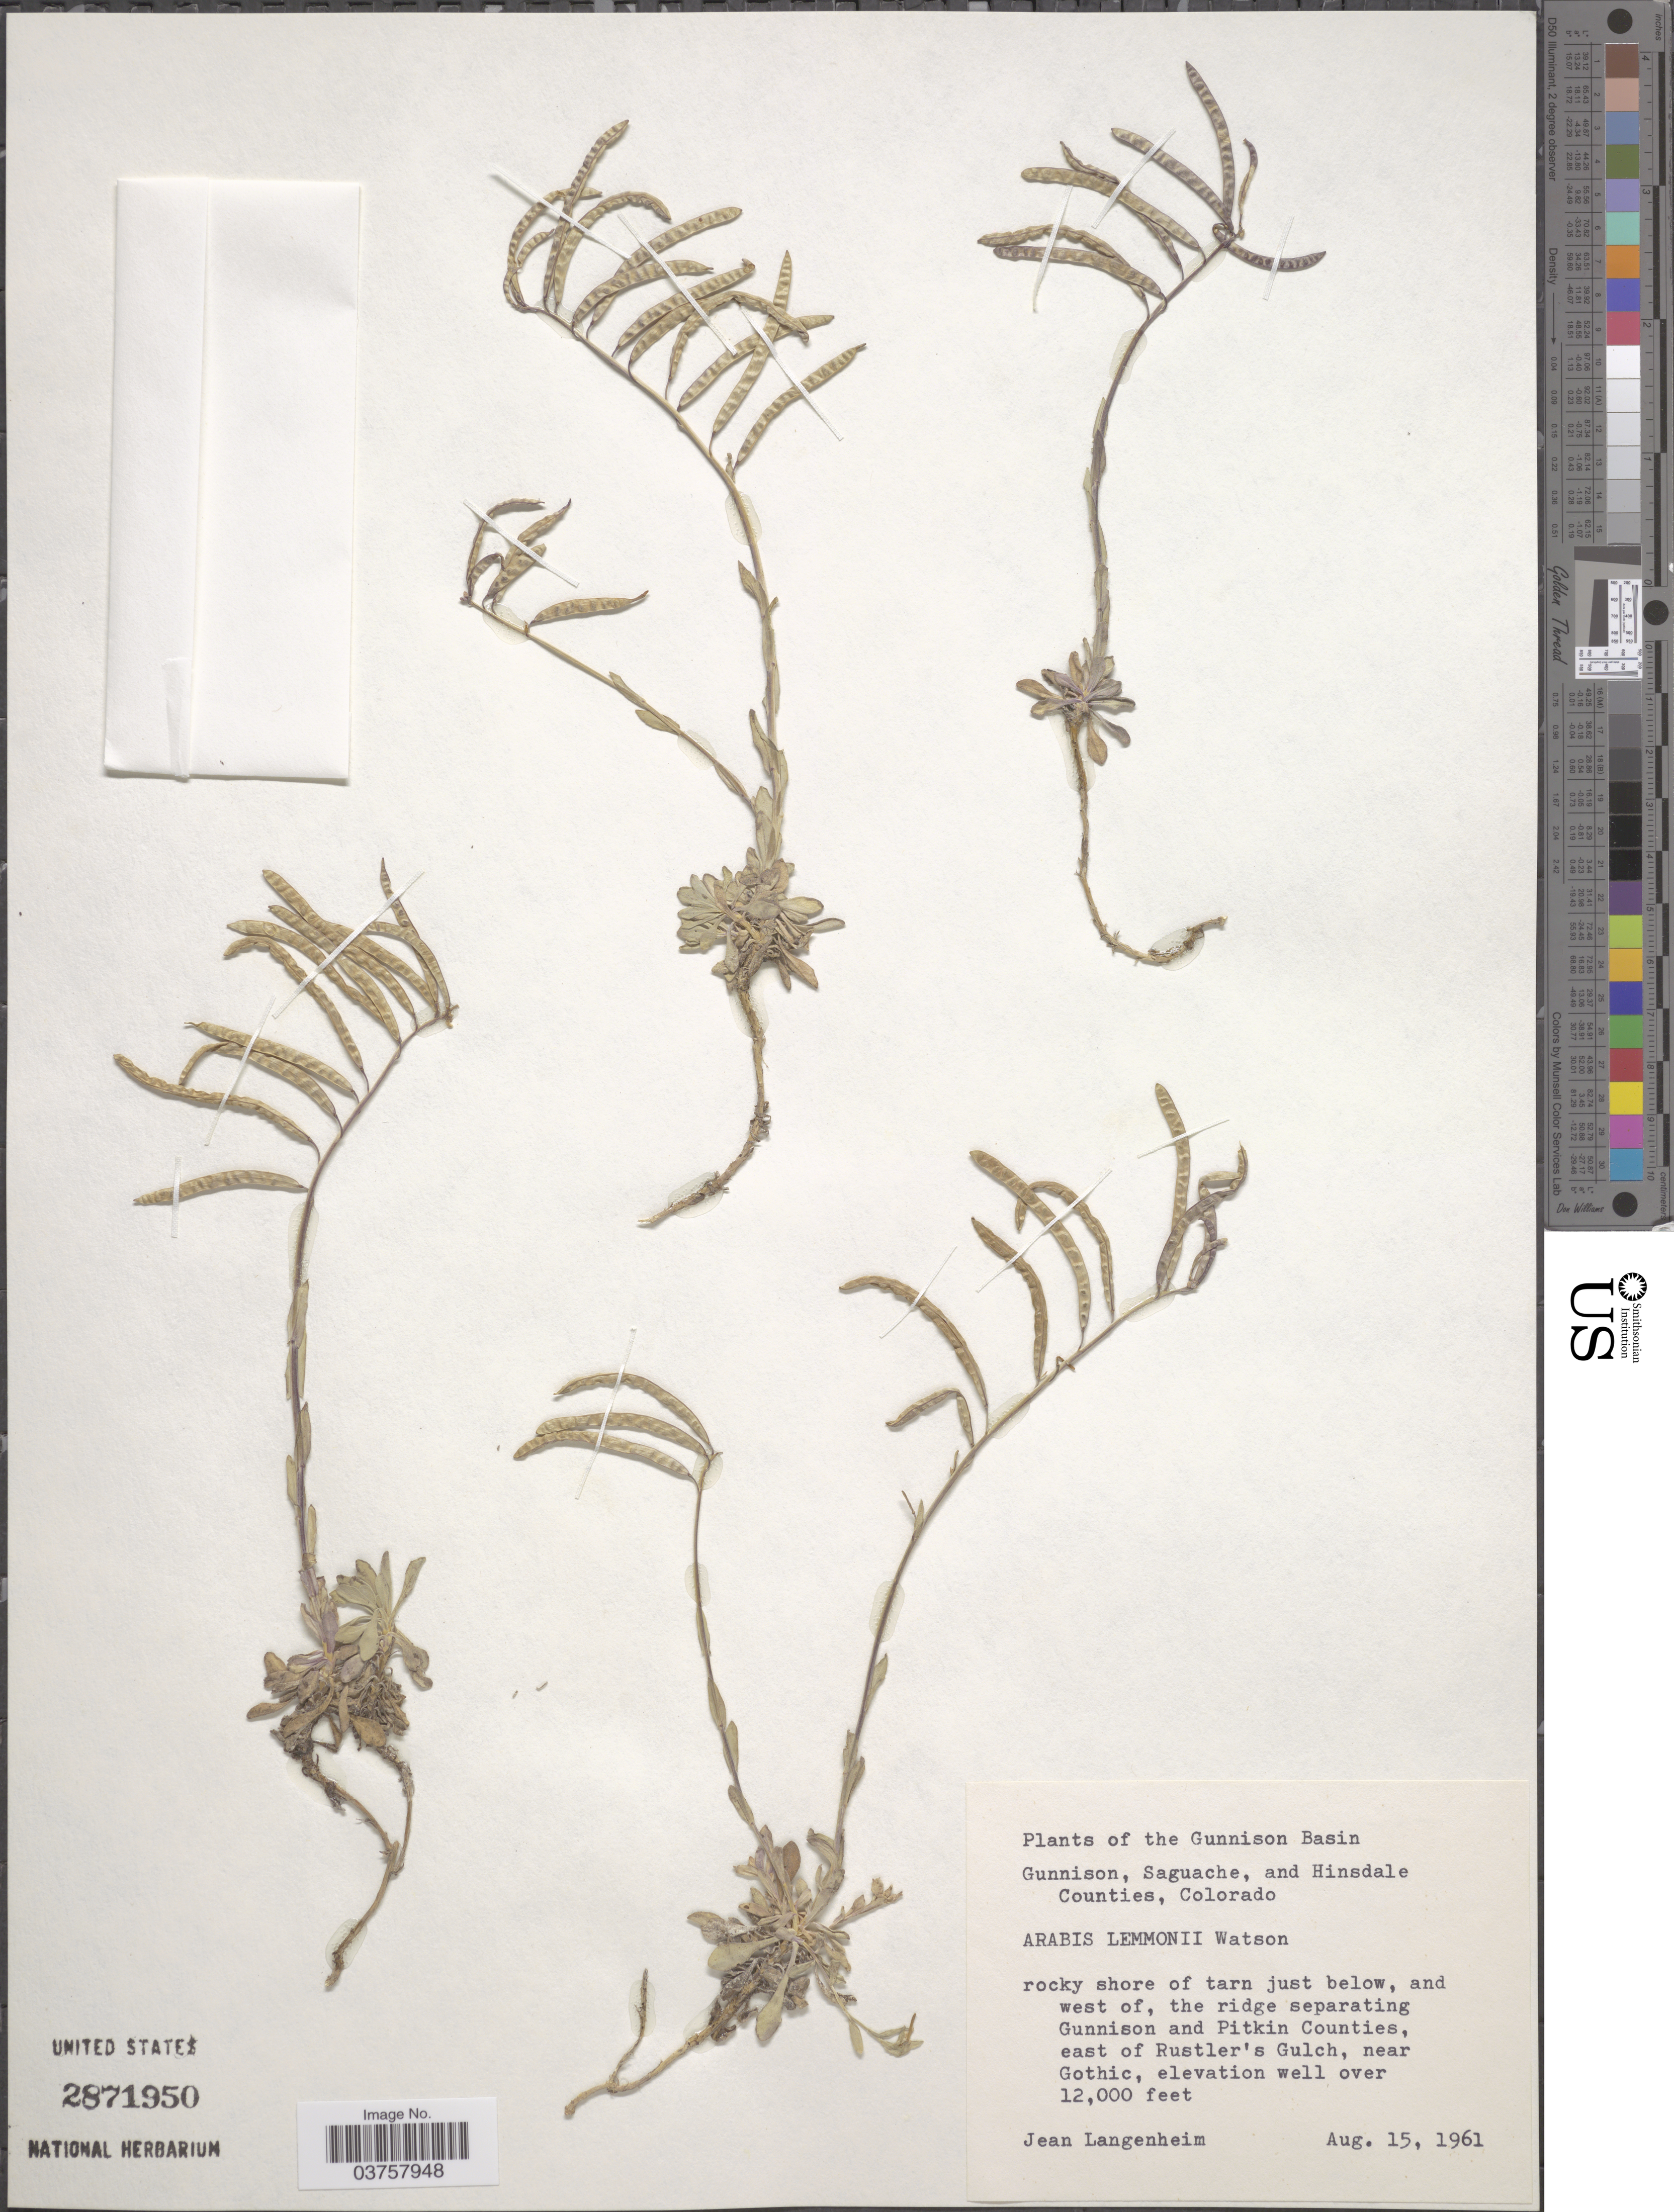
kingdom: Plantae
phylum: Tracheophyta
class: Magnoliopsida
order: Brassicales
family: Brassicaceae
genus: Arabis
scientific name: Arabis lemmonii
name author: S. Watson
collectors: J. H. Langenheim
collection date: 1961-08-15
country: United States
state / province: Colorado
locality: The Gunnison Basin. Rocky shore of tarn just below, and west of, the ridge separating Gunnison and Pitkin Counties, east of Rustler's Gulch, near Gothic.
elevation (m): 3658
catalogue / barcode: US 2871950